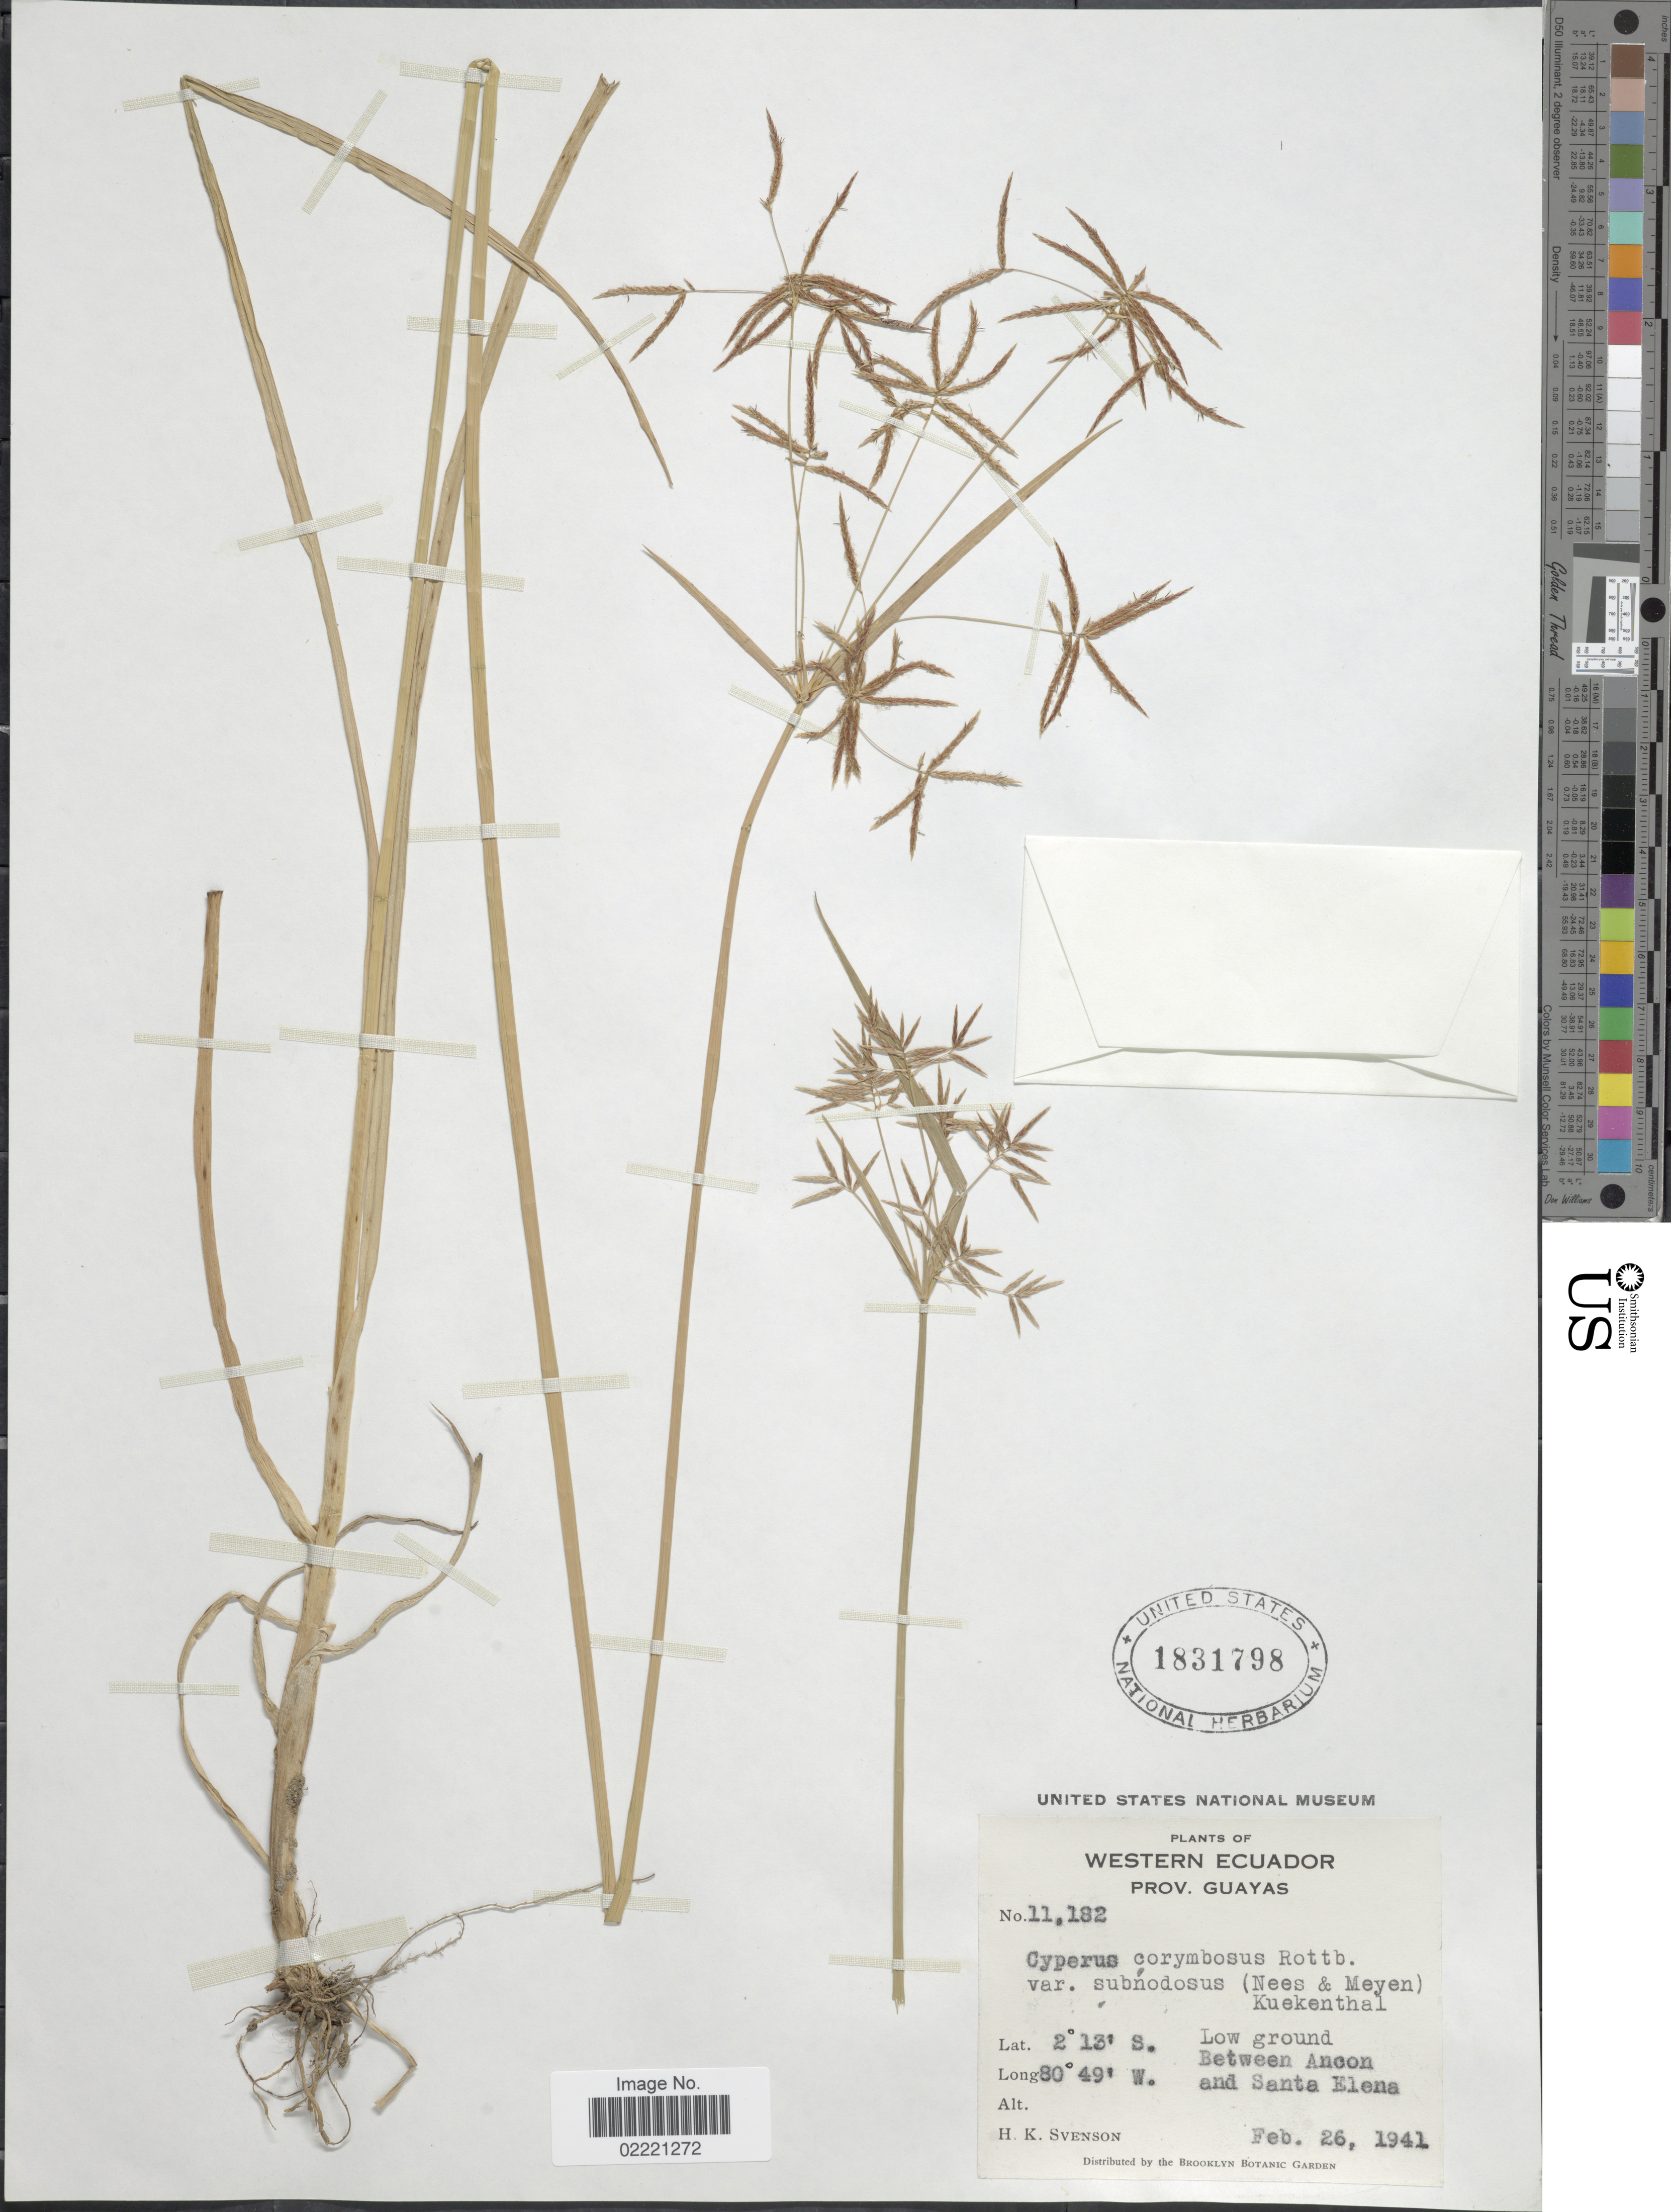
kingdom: Plantae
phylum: Tracheophyta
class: Liliopsida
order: Poales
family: Cyperaceae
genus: Cyperus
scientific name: Cyperus corymbosus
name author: Rottb.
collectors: H. K. Svenson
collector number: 11182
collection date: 1941-02-26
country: Ecuador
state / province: Guayas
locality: Low ground, between Ancon and Santa Elena, Prov. Guayas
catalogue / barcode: US 1831798